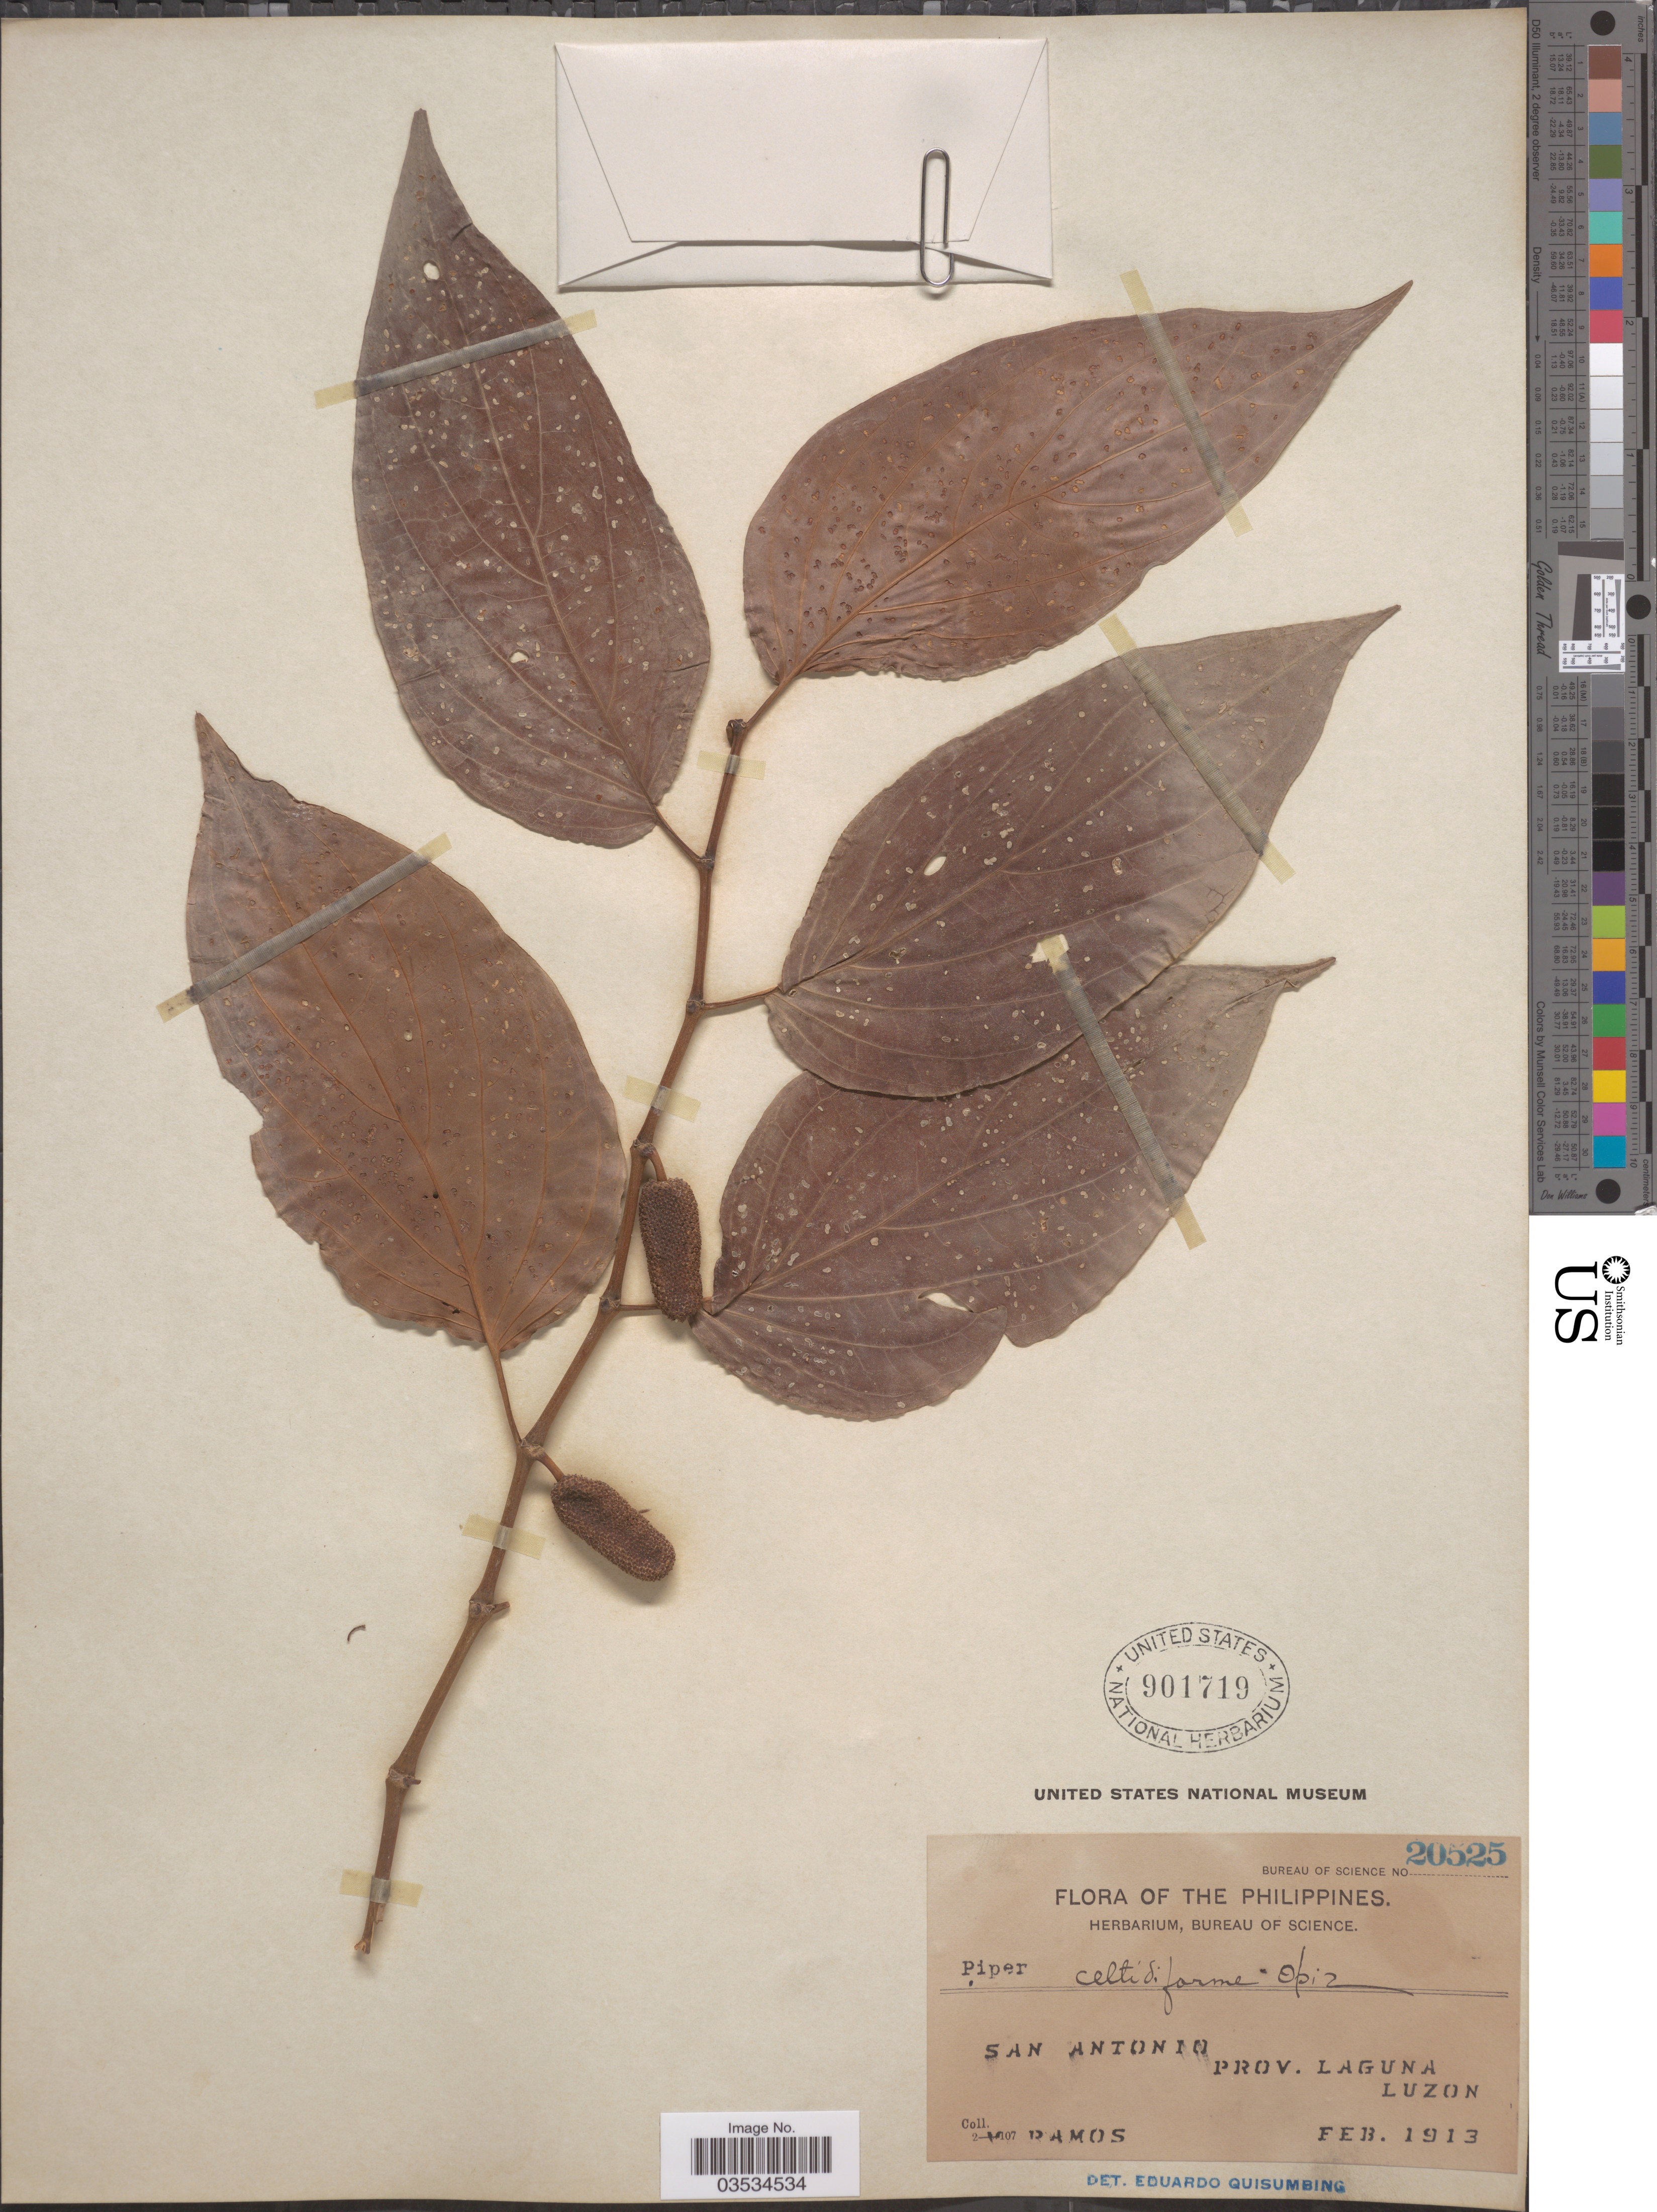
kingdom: Plantae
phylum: Tracheophyta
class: Magnoliopsida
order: Piperales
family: Piperaceae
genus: Piper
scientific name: Piper celtidiforme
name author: Opiz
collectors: M. Ramos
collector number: Bureau of Science 20525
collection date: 1913-02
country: Philippines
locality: San Antonio. Prov. Laguna. Luzon.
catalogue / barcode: US 901719